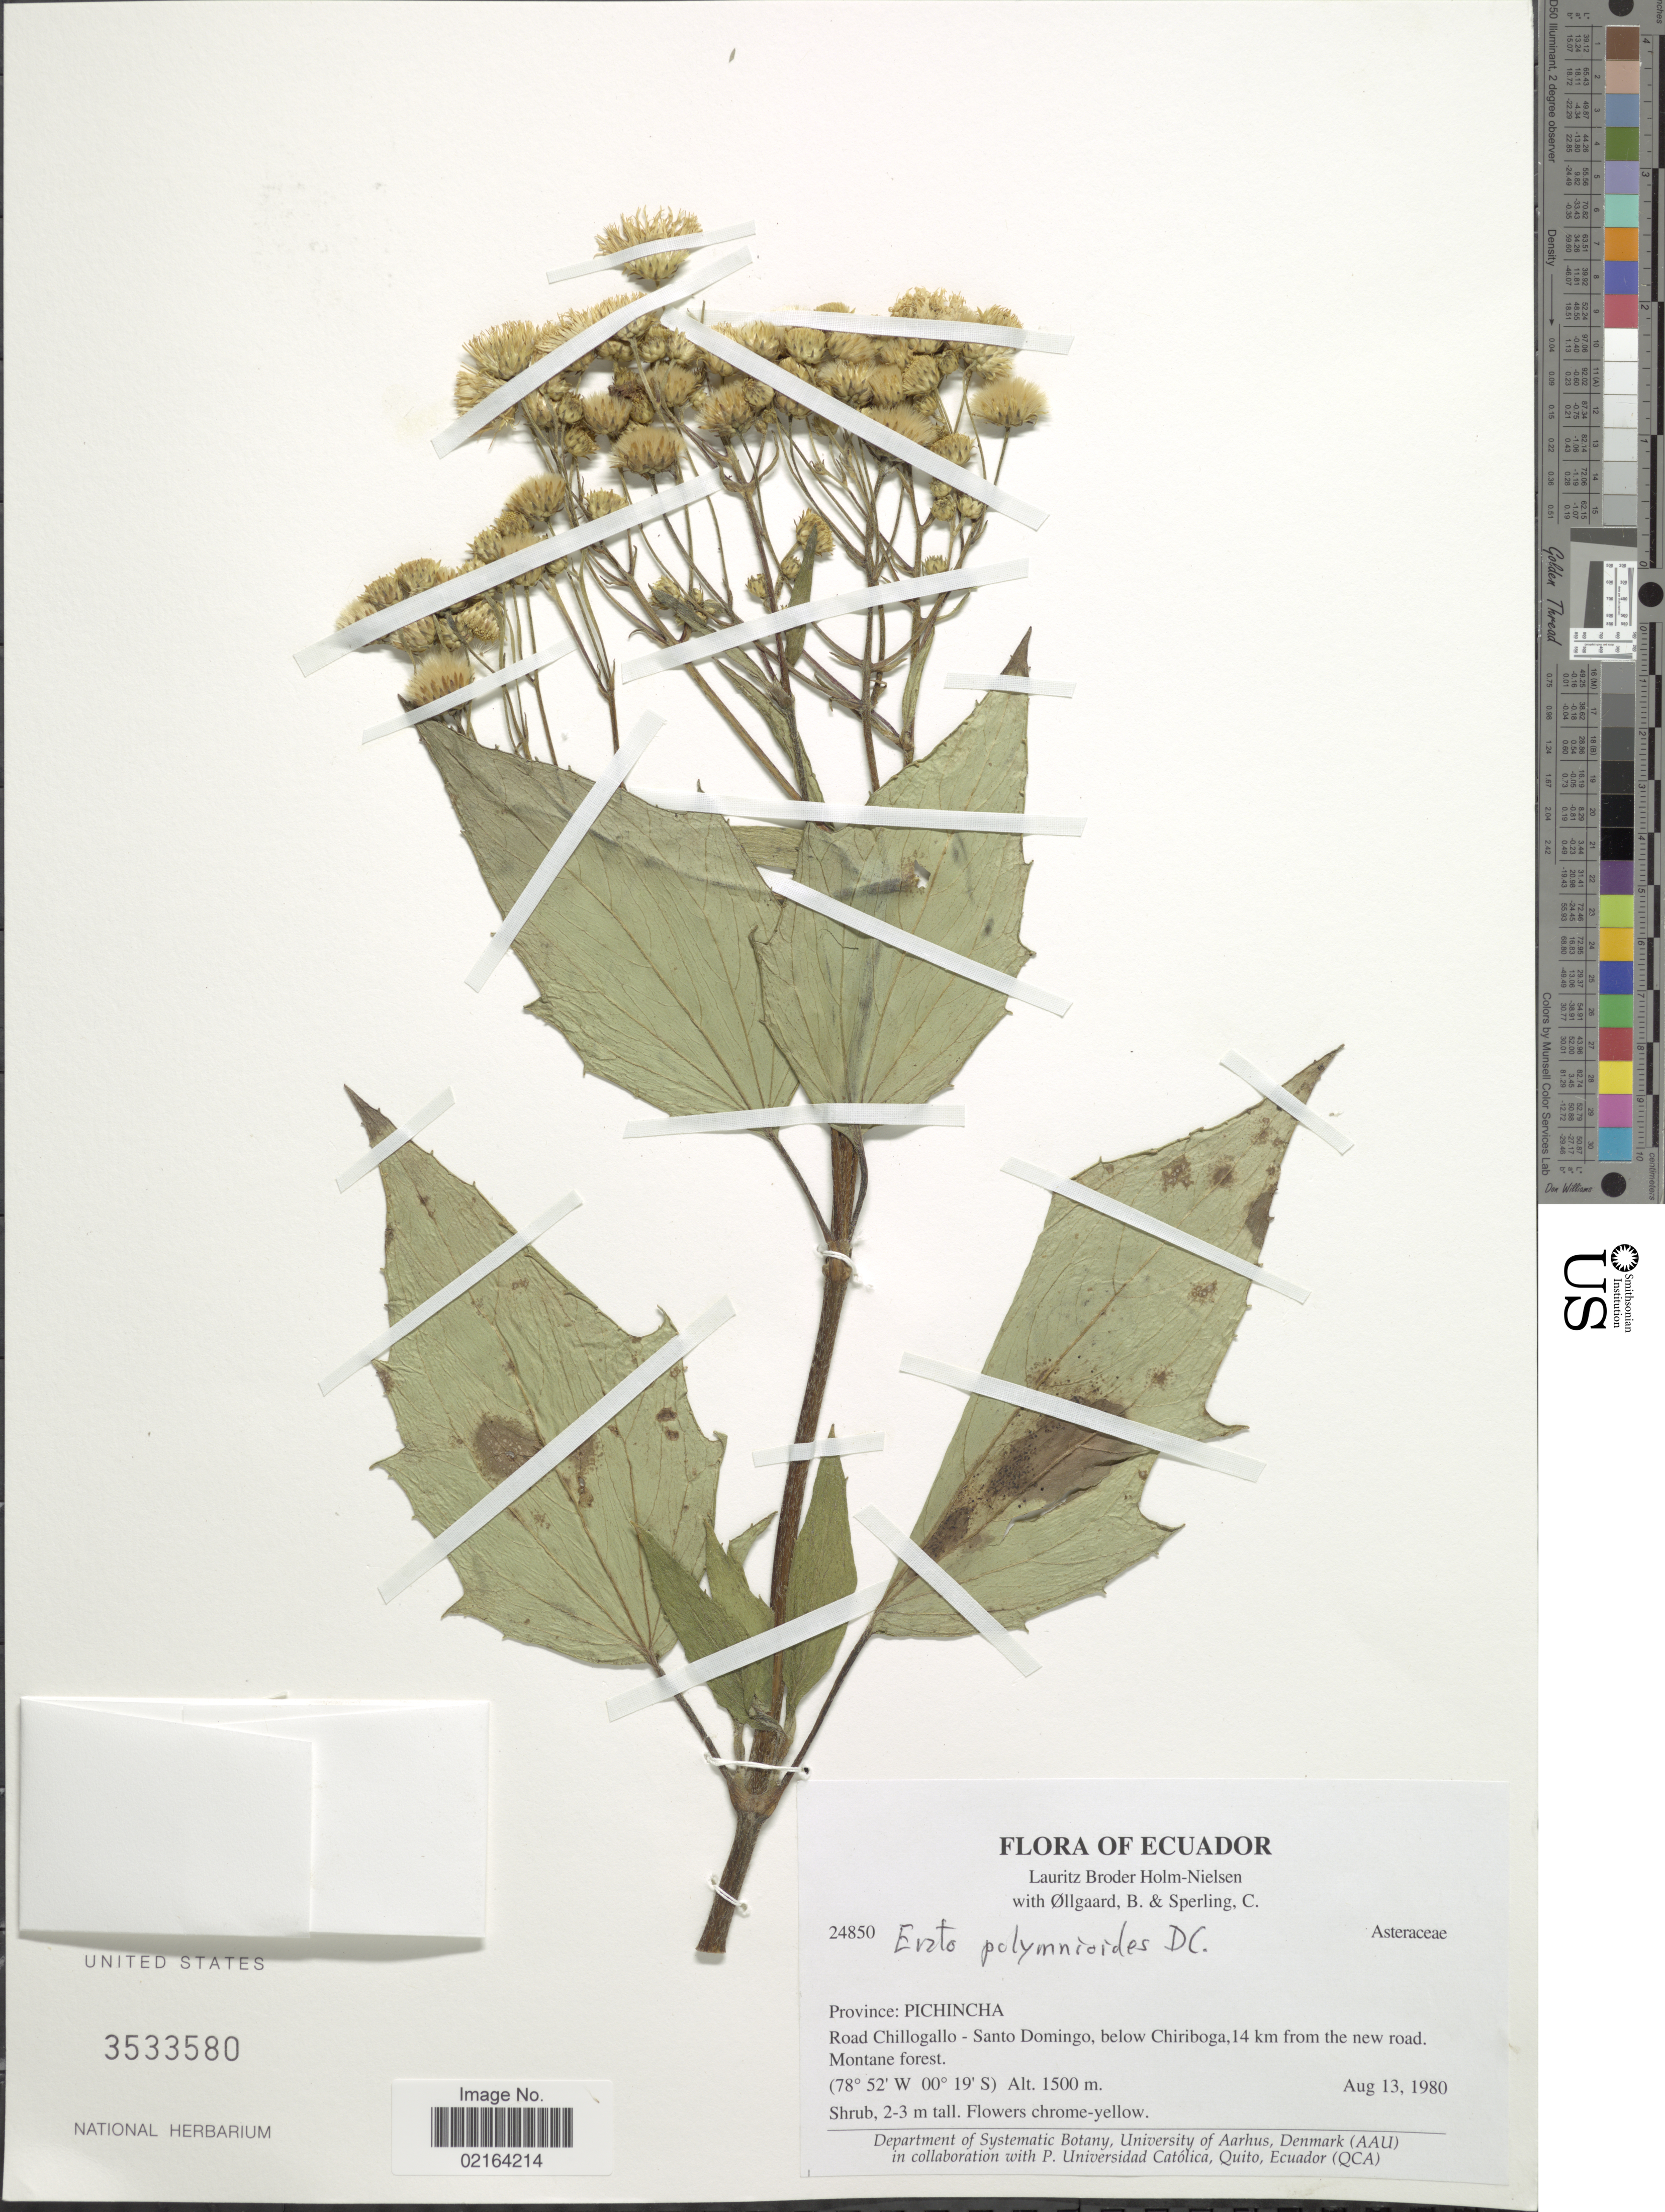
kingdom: Plantae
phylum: Tracheophyta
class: Magnoliopsida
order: Asterales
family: Asteraceae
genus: Erato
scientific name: Erato polymnioides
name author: DC.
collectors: L. B. Holm-Nielsen, B. Øllgaard & C. Sperling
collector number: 24850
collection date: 1980-08-13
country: Ecuador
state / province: Pichincha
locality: Province: Pichincha, Road Chillogallo - Santo Domingo, below Chiriboga, 14 km from the new road, Montane Forest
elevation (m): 1500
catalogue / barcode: US 3533580